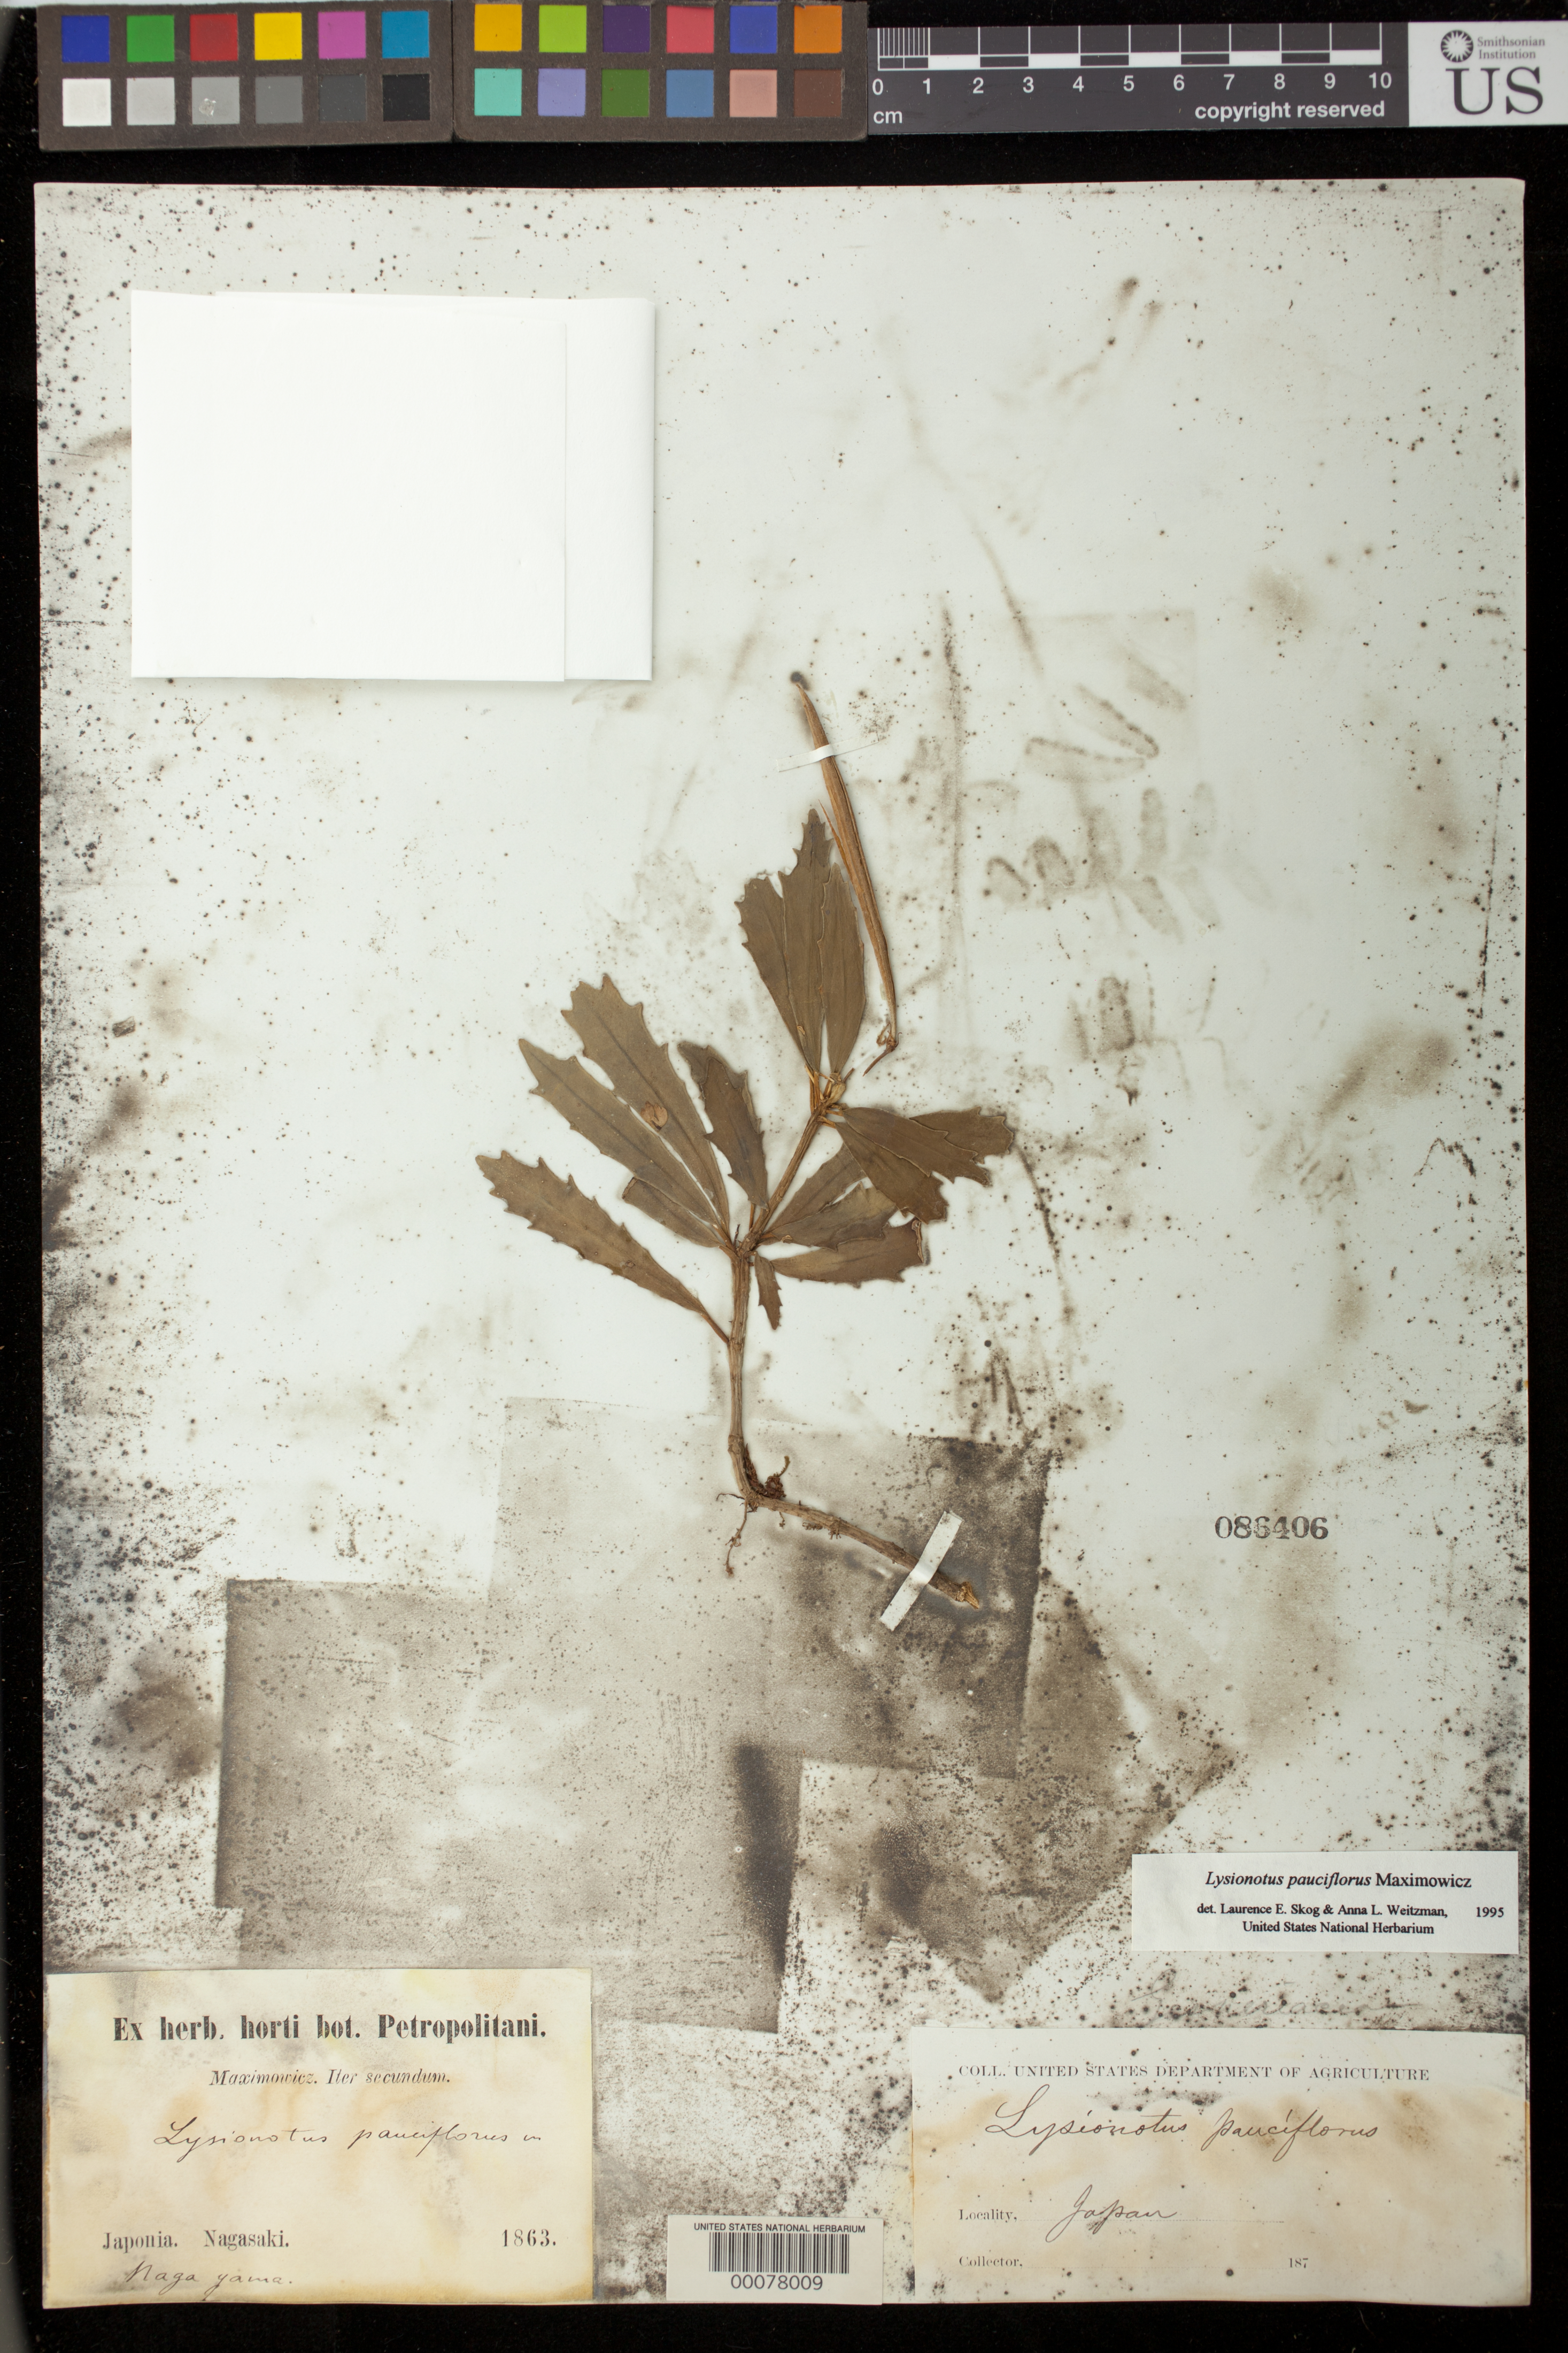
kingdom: Plantae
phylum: Tracheophyta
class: Magnoliopsida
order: Lamiales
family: Gesneriaceae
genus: Lysionotus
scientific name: Lysionotus pauciflorus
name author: Maxim.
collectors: -. Nagayama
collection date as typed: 1863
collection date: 1863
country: Japan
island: Kyushu I.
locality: Nagasaki,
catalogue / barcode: US 86406